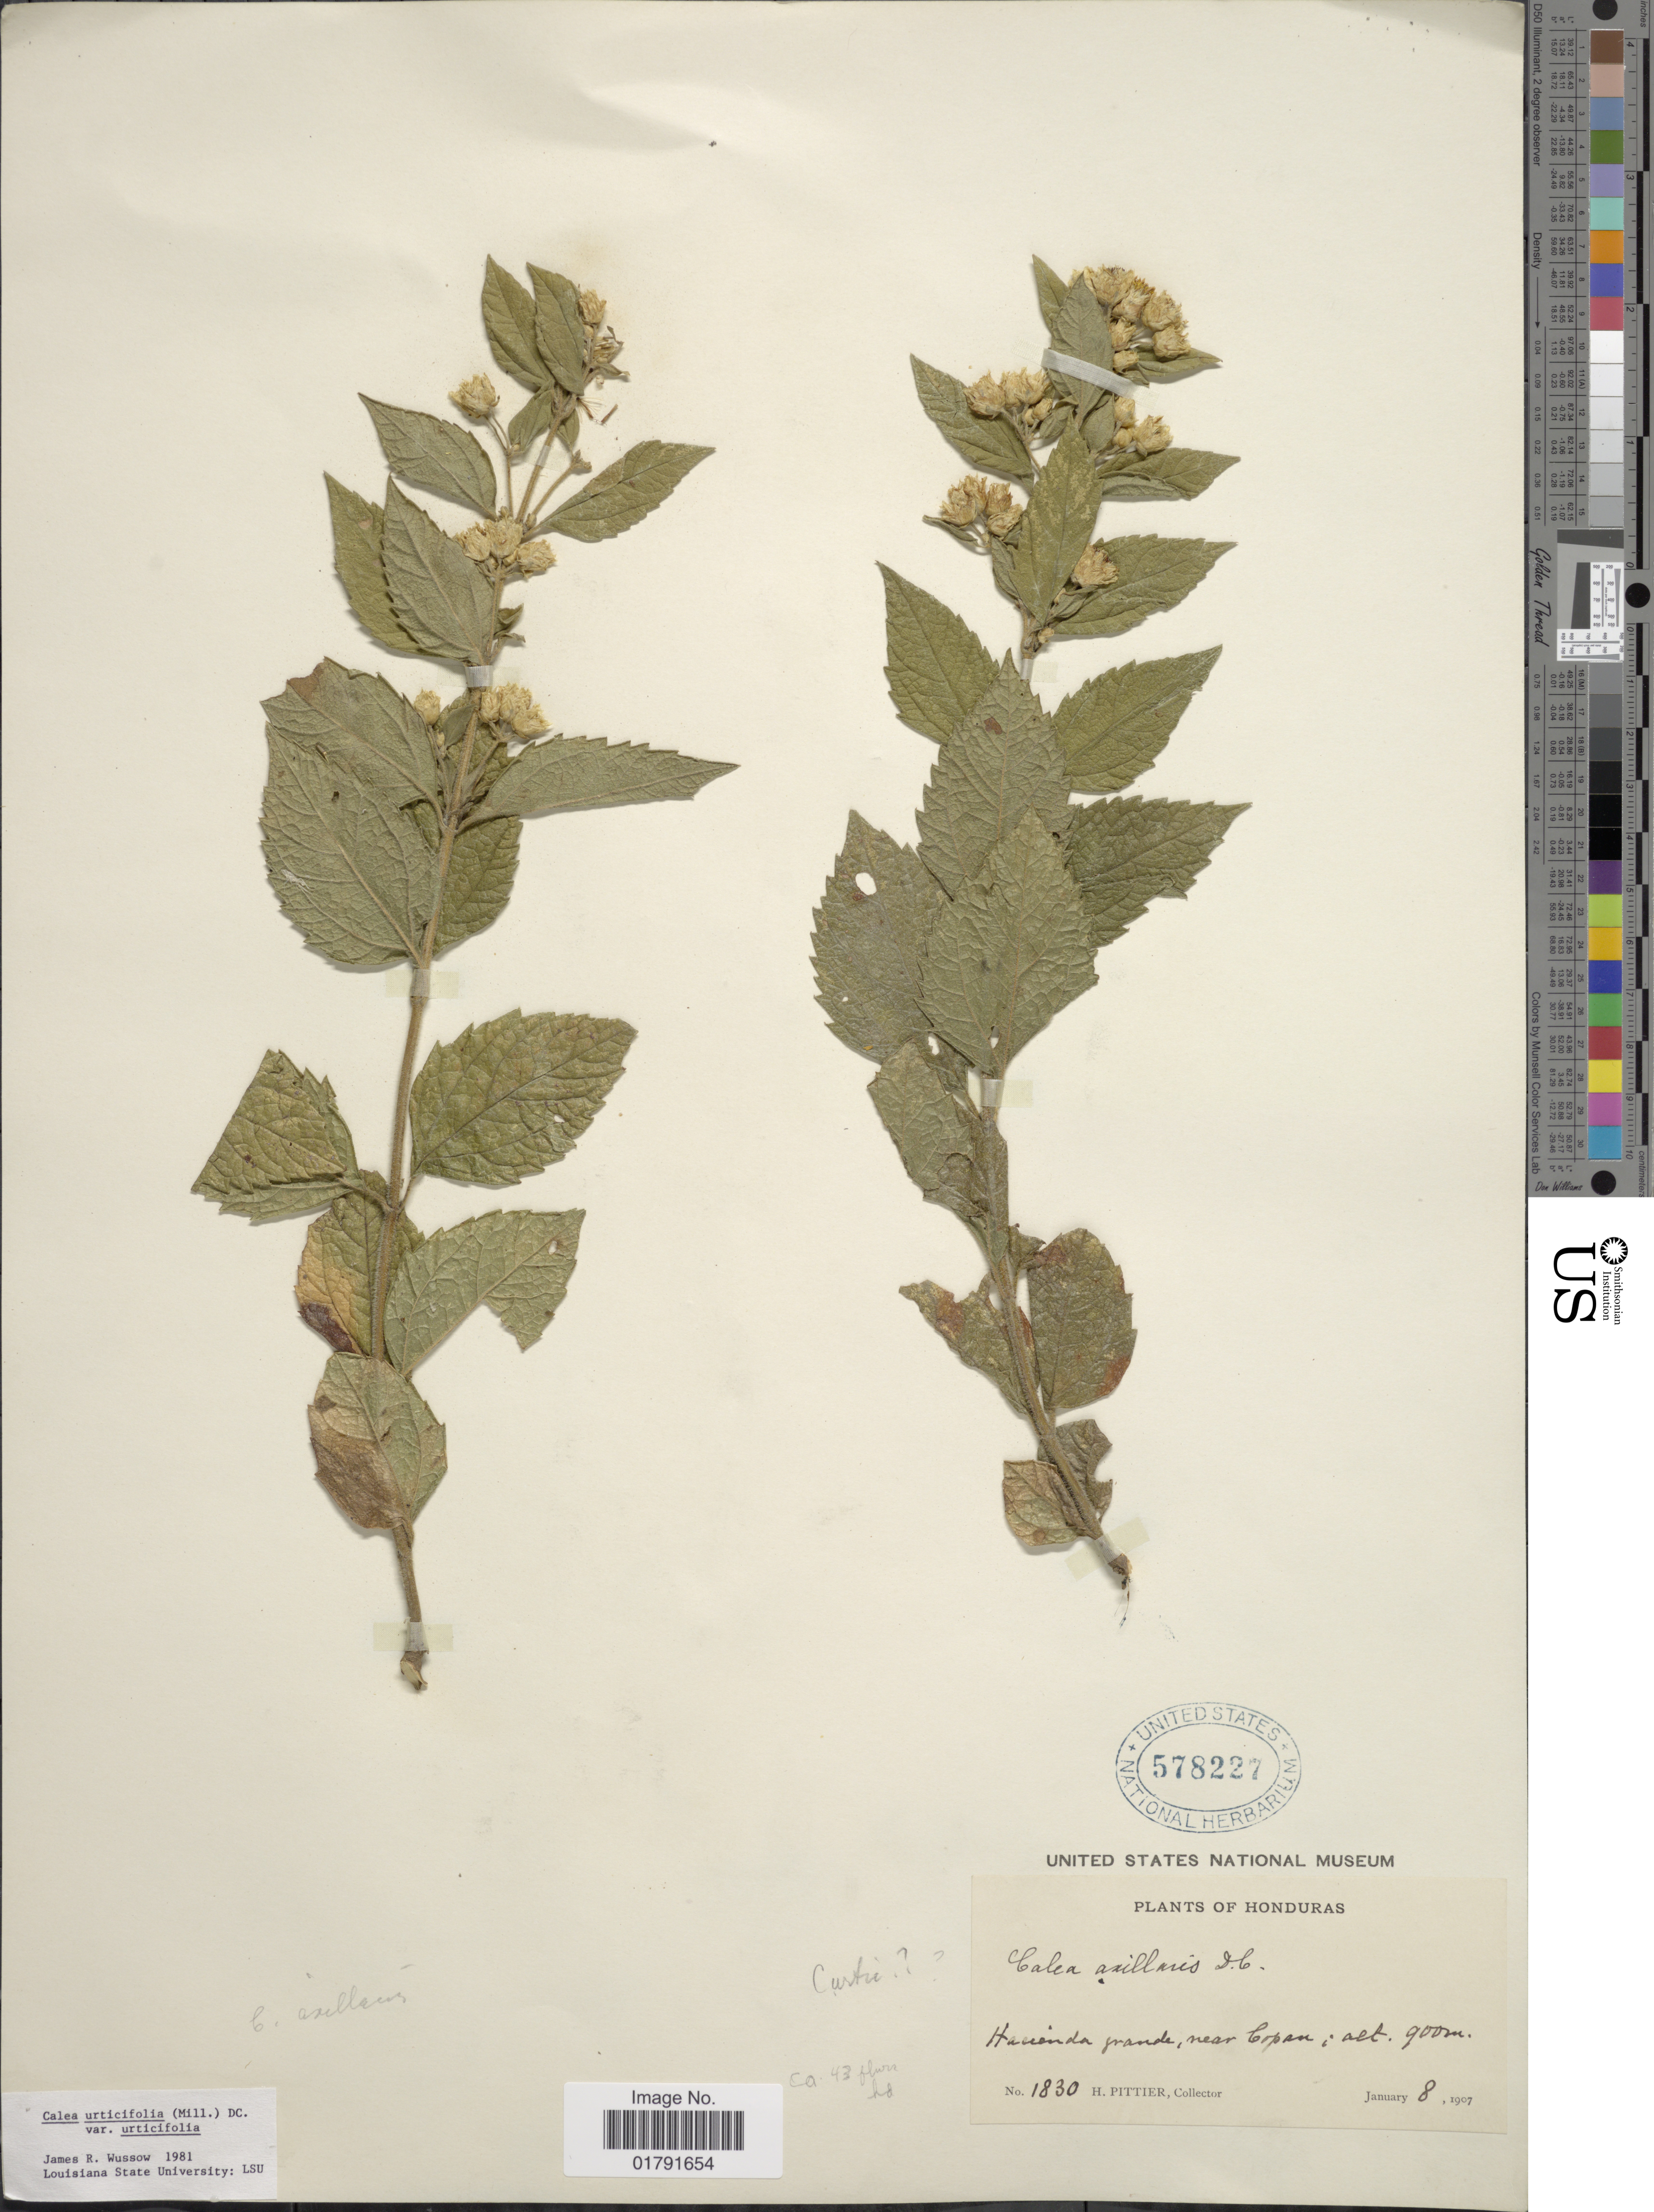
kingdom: Plantae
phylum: Tracheophyta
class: Magnoliopsida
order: Asterales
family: Asteraceae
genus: Calea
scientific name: Calea urticifolia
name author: (Mill.) DC.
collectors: H. F. Pittier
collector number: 1830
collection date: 1907-01-08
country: Honduras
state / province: Copán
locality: Hacienda grande, near Copan.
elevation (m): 900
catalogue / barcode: US 578227